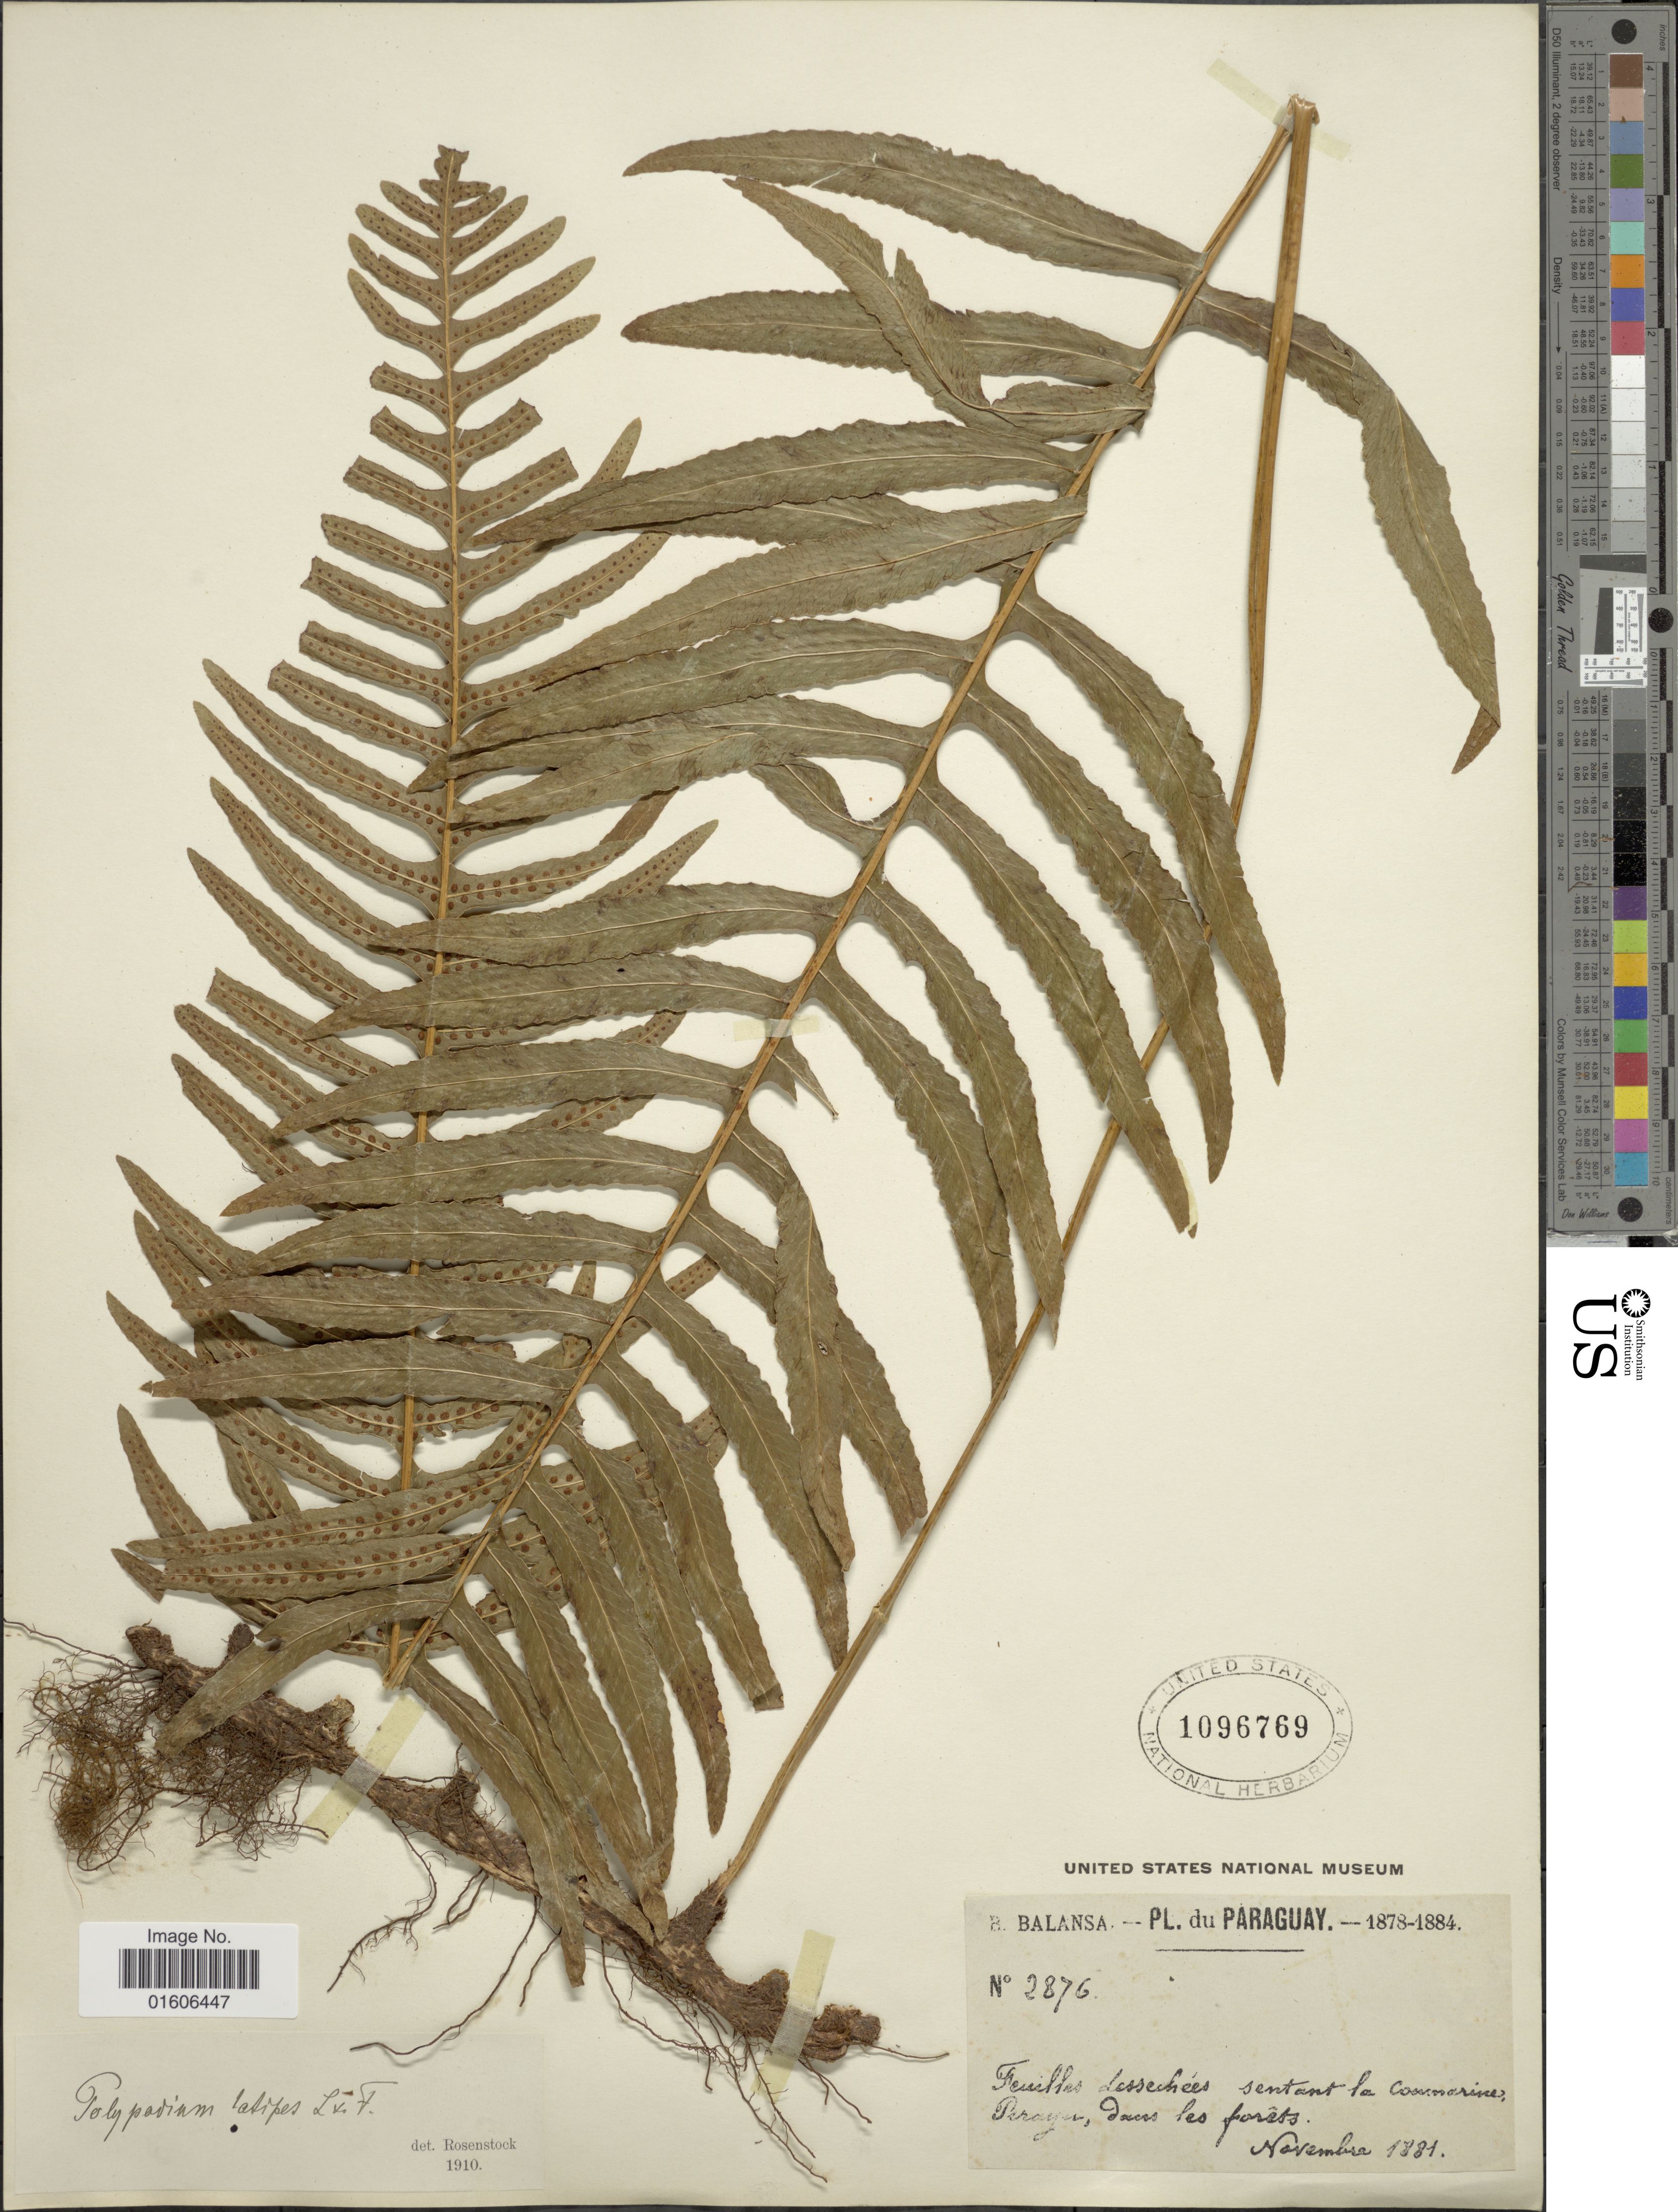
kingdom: Plantae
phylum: Tracheophyta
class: Polypodiopsida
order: Polypodiales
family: Polypodiaceae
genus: Serpocaulon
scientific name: Serpocaulon latipes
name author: (Langsd. & Fischer) A.R. Sm.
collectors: B. Balansa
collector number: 2876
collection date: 1881-11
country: Paraguay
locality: Paragu, desses les forets. [interpreted]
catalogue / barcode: US 1096769